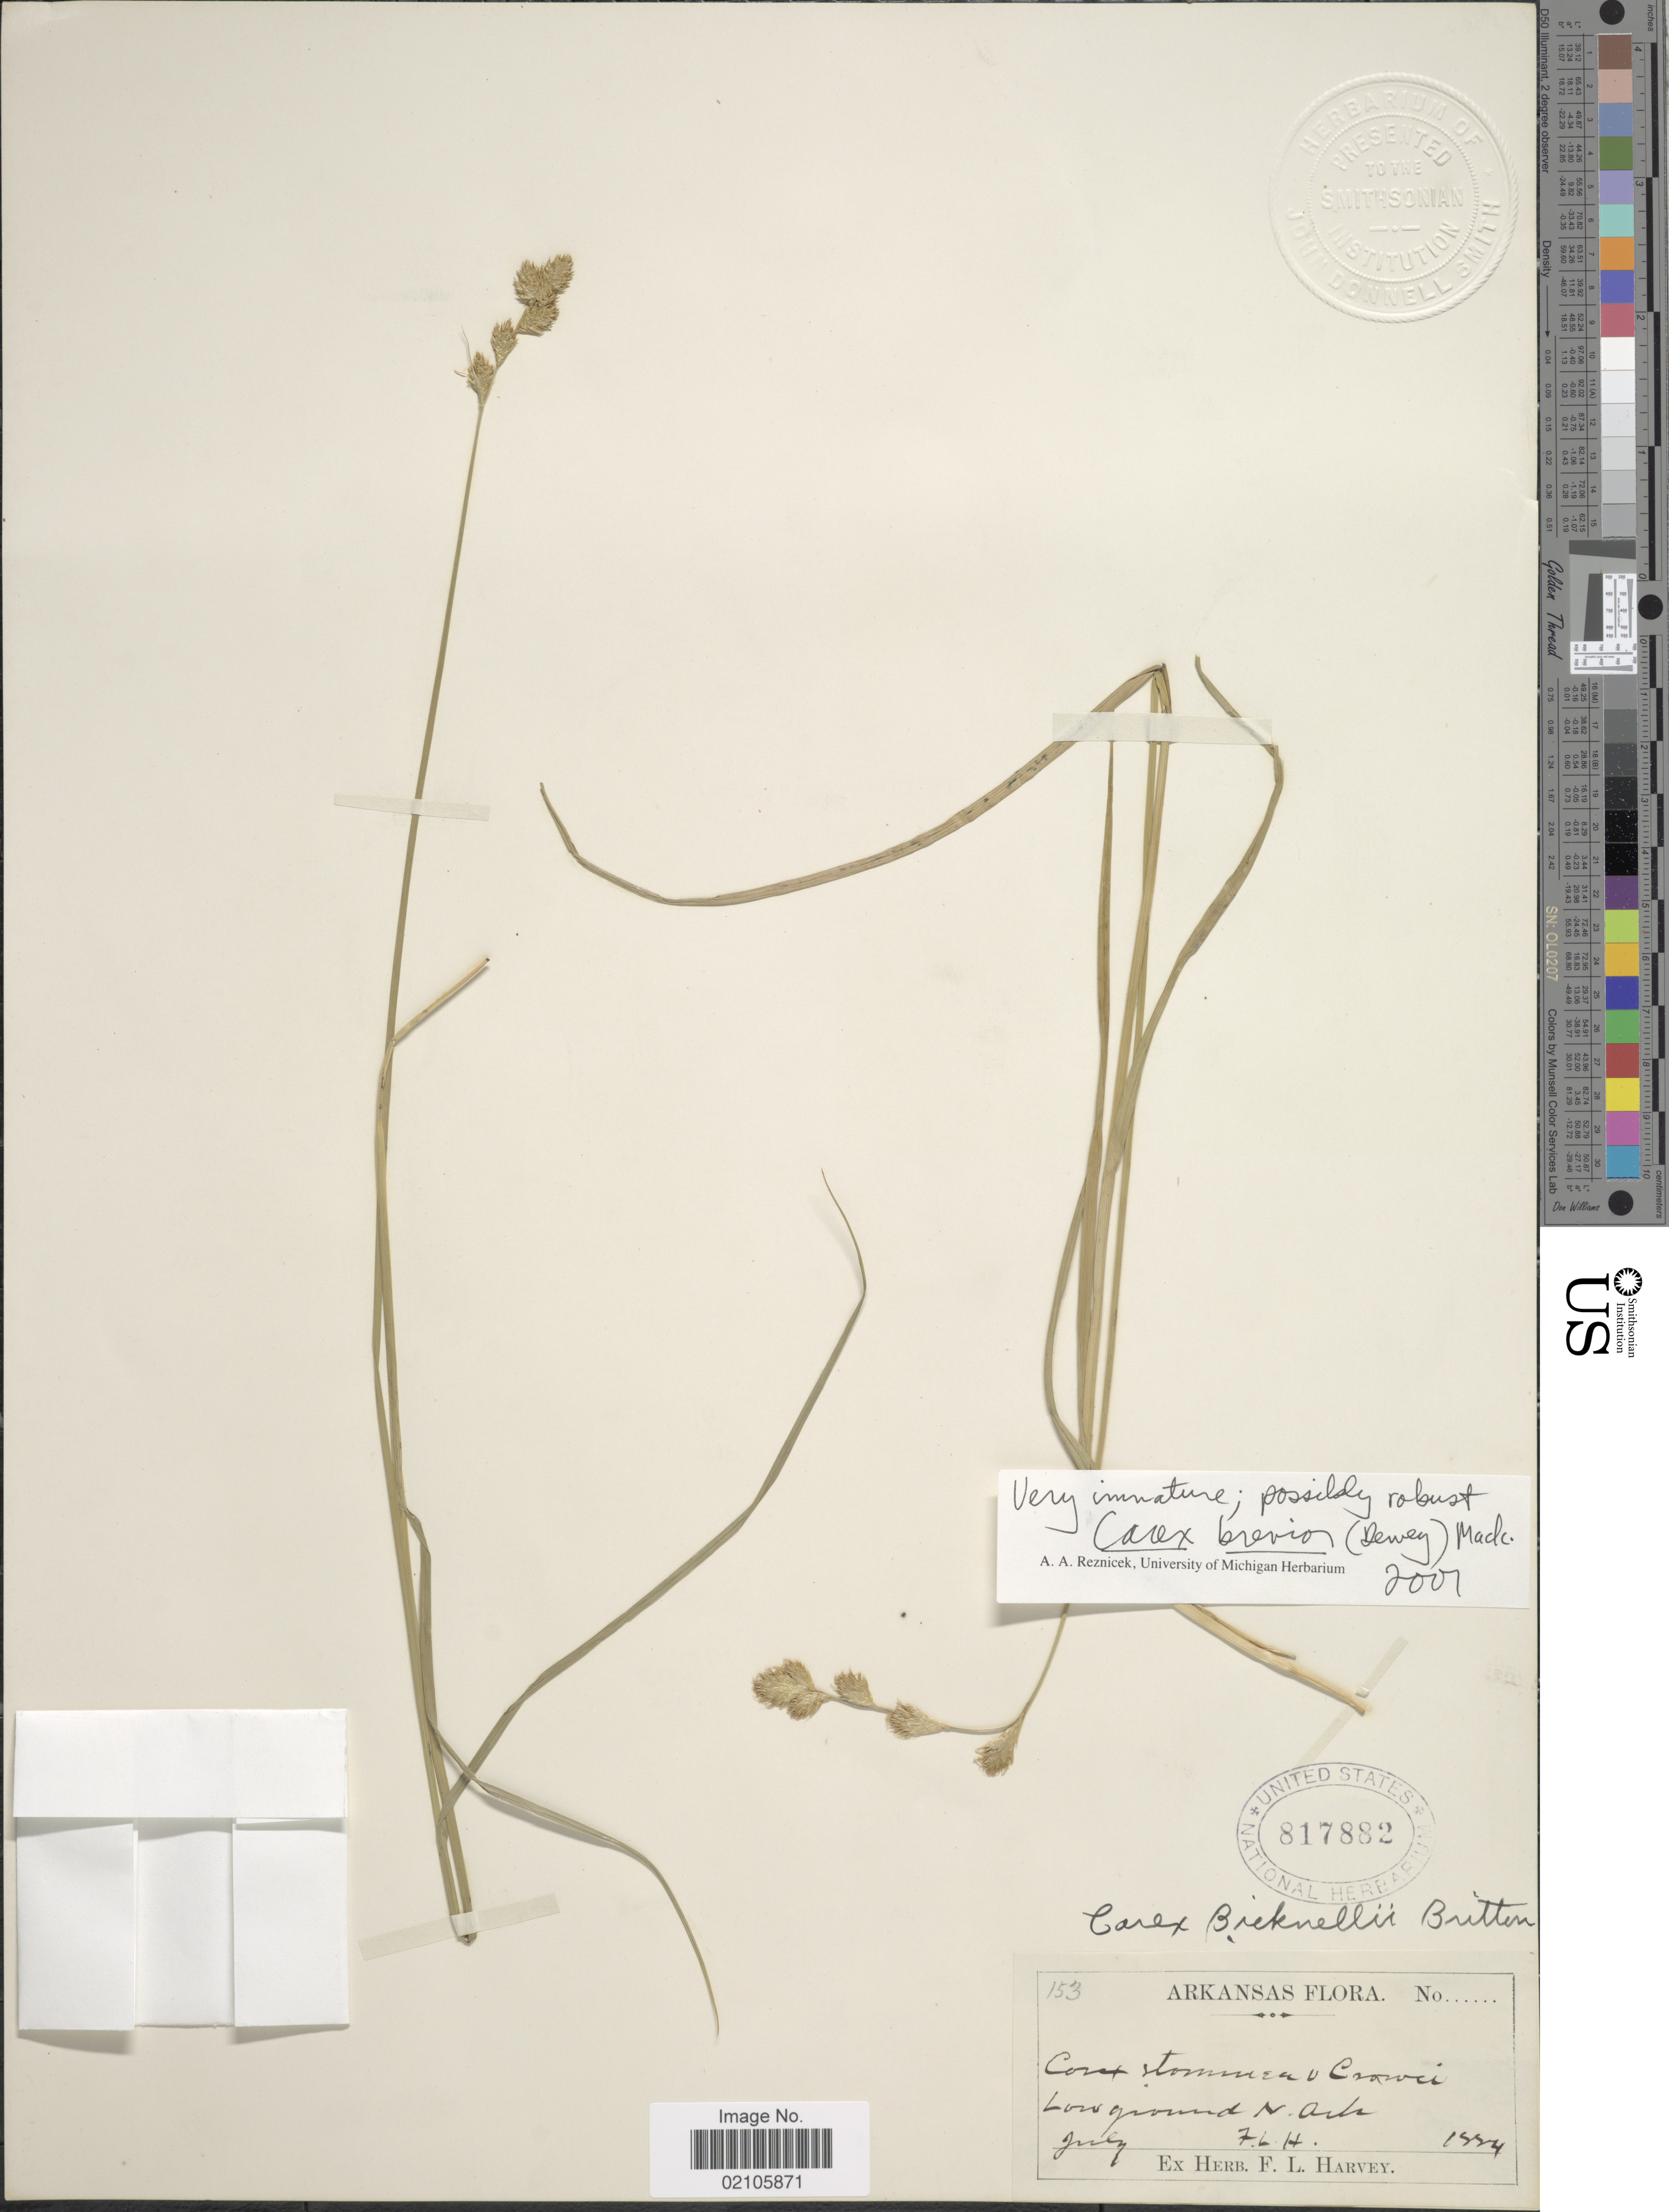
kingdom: Plantae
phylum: Tracheophyta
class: Liliopsida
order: Poales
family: Cyperaceae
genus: Carex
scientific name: Carex brevior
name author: (Dewey) Mack. ex Lunell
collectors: F. L. Harvey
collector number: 153?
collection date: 1884-07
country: United States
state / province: Arkansas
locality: N. Ark.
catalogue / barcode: US 817882